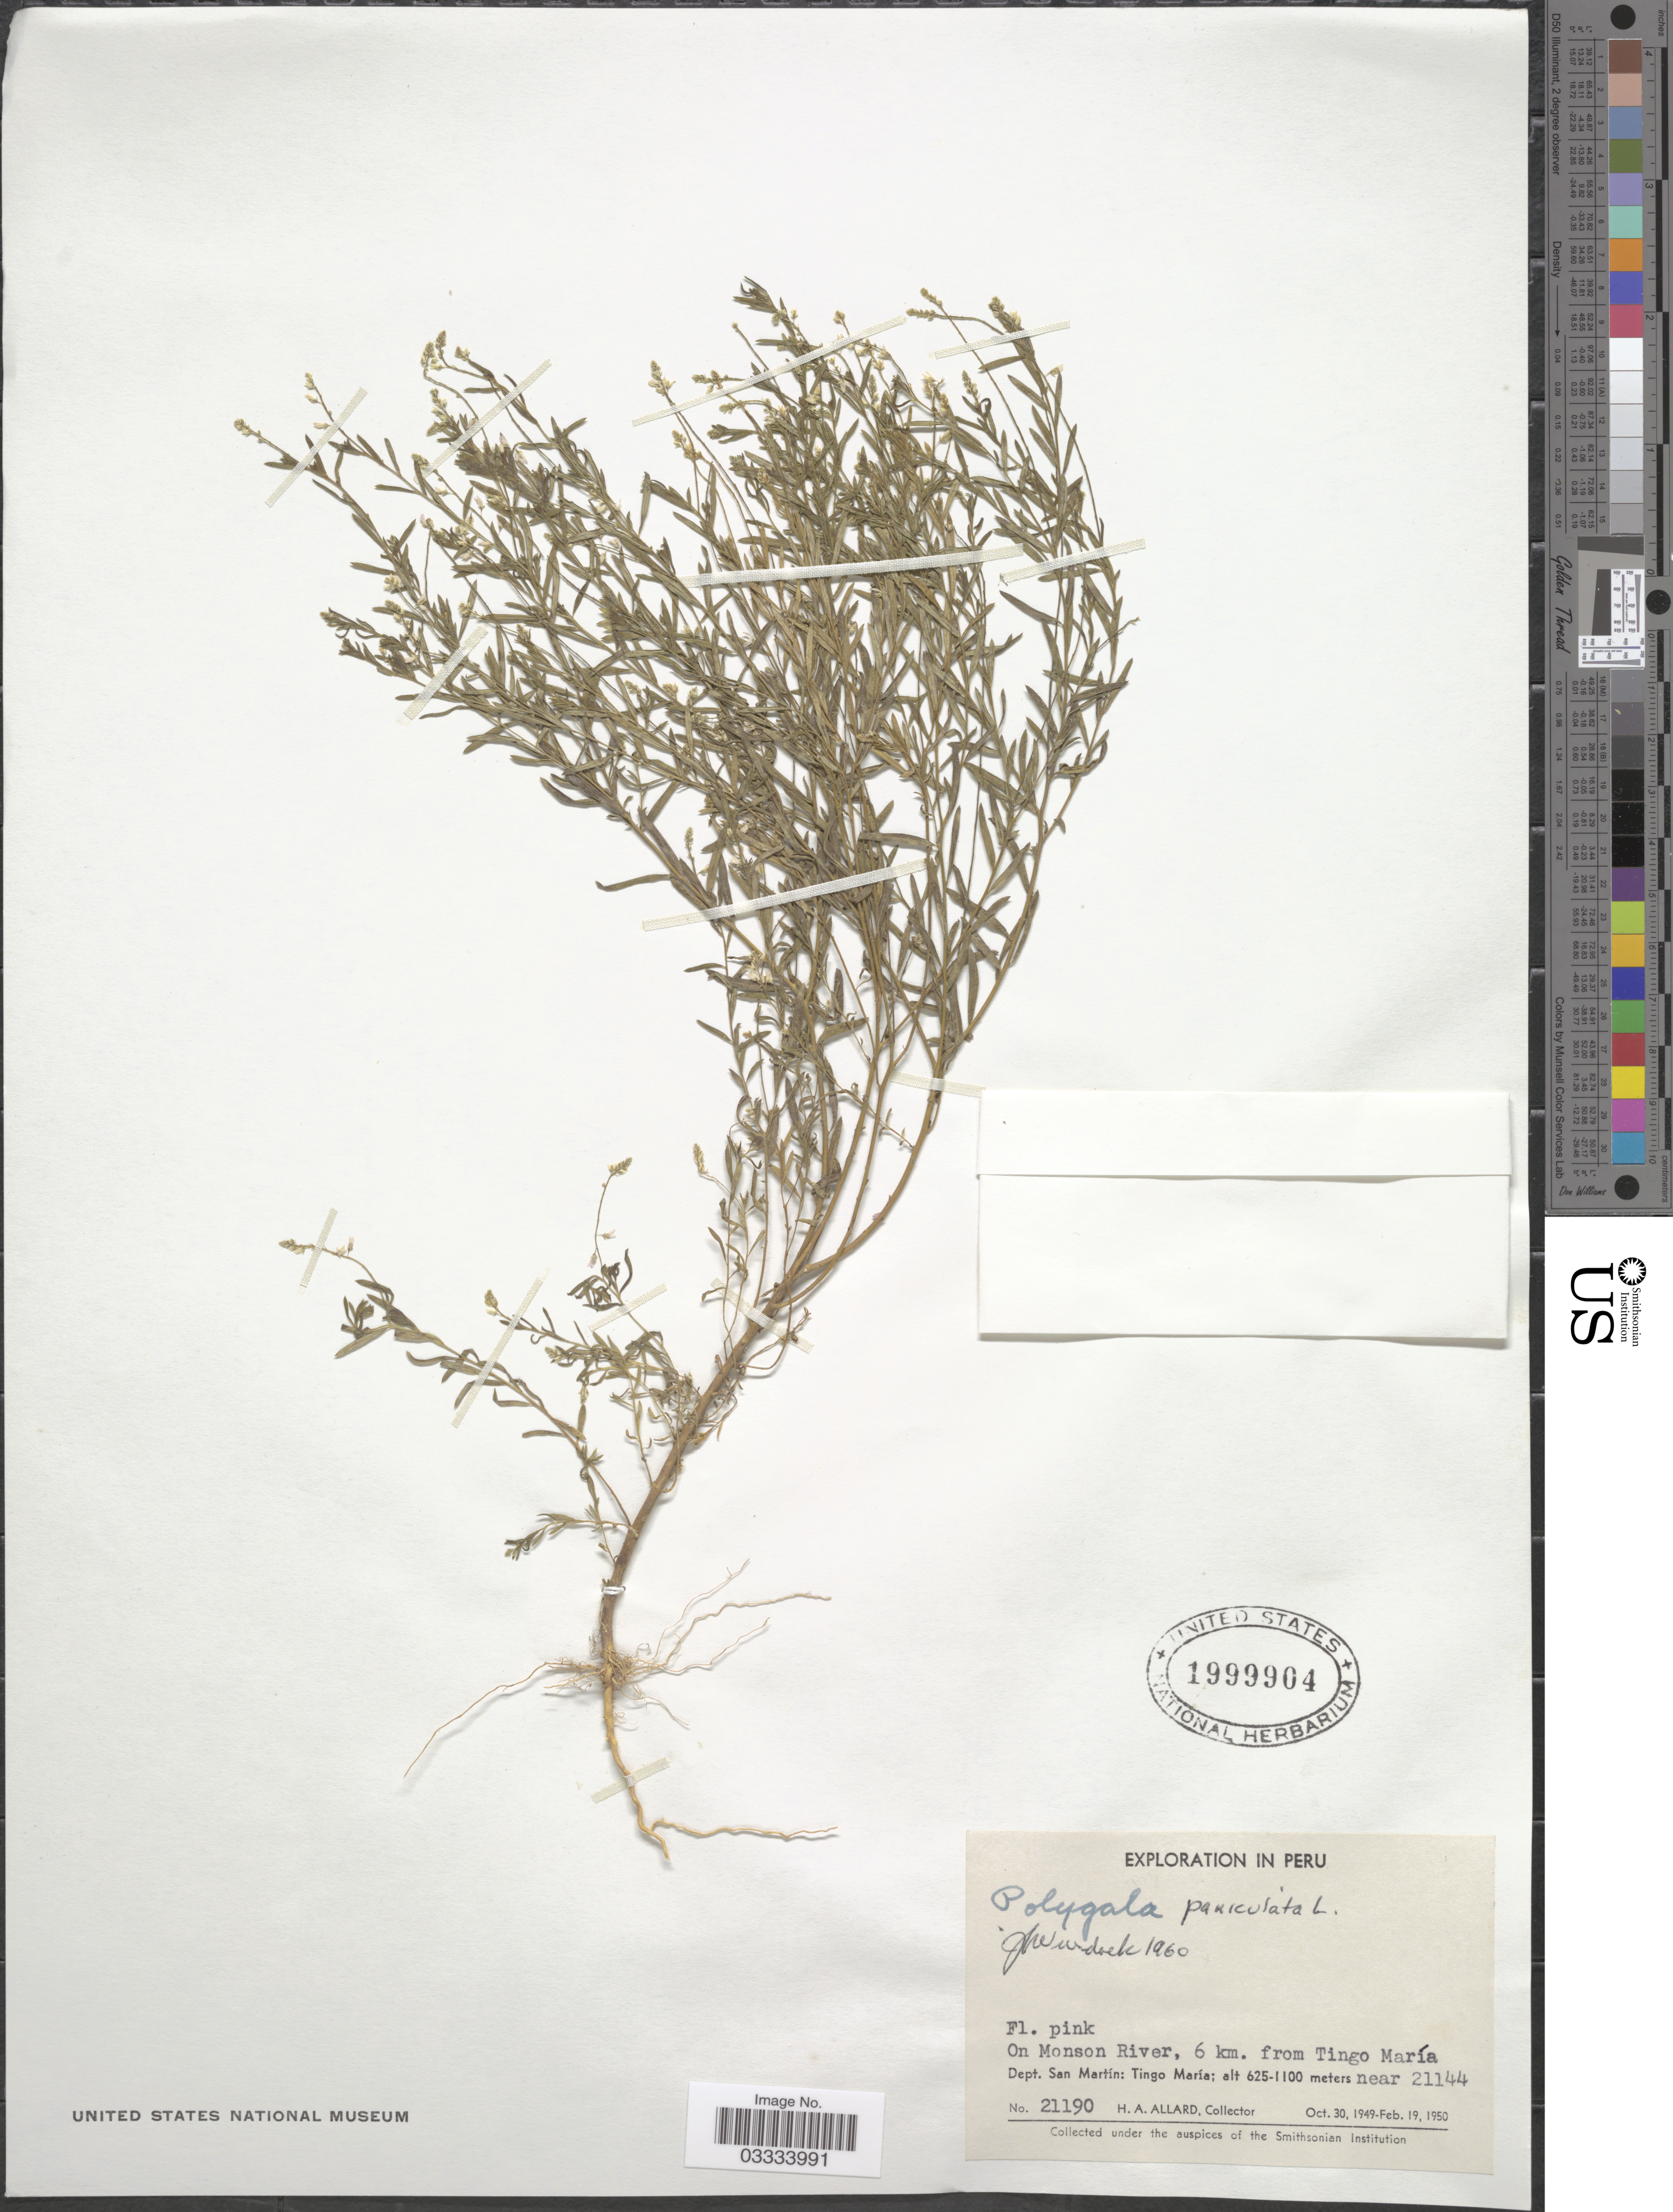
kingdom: Plantae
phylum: Tracheophyta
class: Magnoliopsida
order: Fabales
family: Polygalaceae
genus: Polygala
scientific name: Polygala paniculata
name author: L.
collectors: H. A. Allard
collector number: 21190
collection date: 1949-10-30/1950-02-19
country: Peru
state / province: San Martín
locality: On Monson River, 6 km. from Tingo María near 21144. Dept. San Martín: Tingo María.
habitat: on river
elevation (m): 625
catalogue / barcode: US 1999904